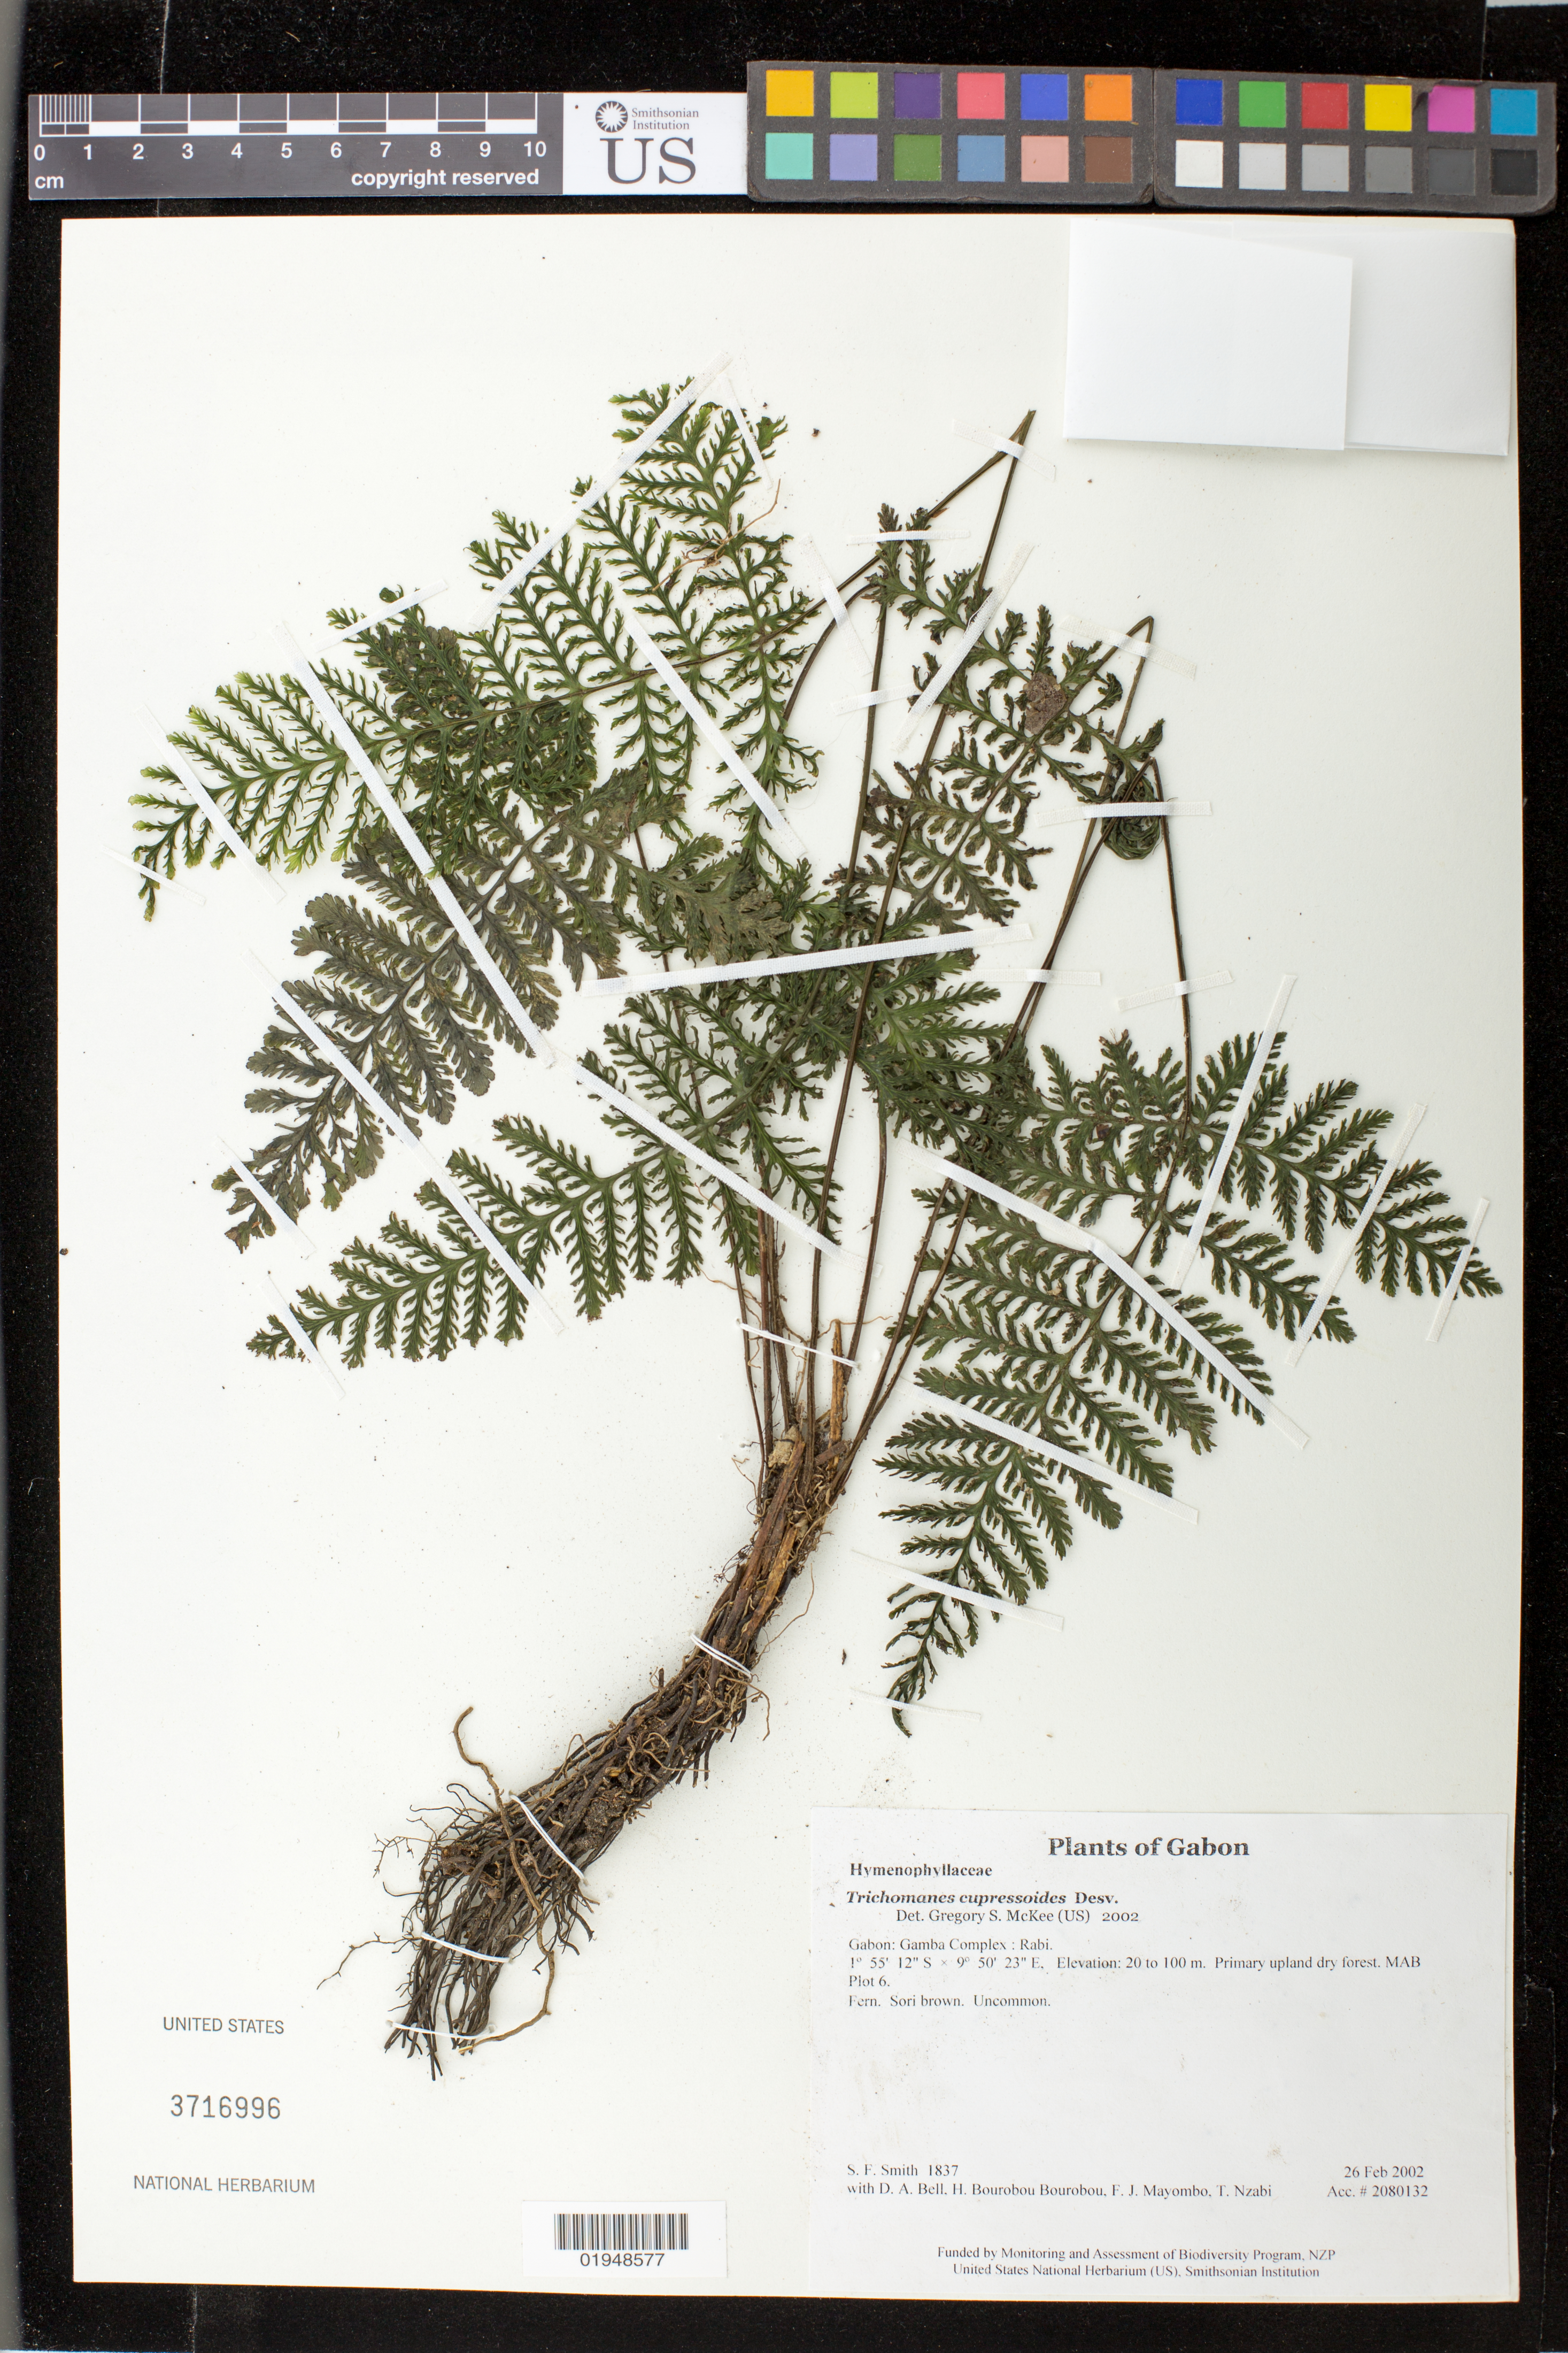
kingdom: Plantae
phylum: Tracheophyta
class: Polypodiopsida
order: Hymenophyllales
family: Hymenophyllaceae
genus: Abrodictyum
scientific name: Abrodictyum cupressoides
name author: (Desv.) Ebihara & Dubuisson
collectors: S.F. Smith, D. A. Bell, H. Bourobou Bourobou & F. J. Mayombo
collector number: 1837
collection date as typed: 26 Feb 2002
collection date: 2002-02-26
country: Gabon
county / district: Gamba Complex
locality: Rabi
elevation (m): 20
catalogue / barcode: US 3716996